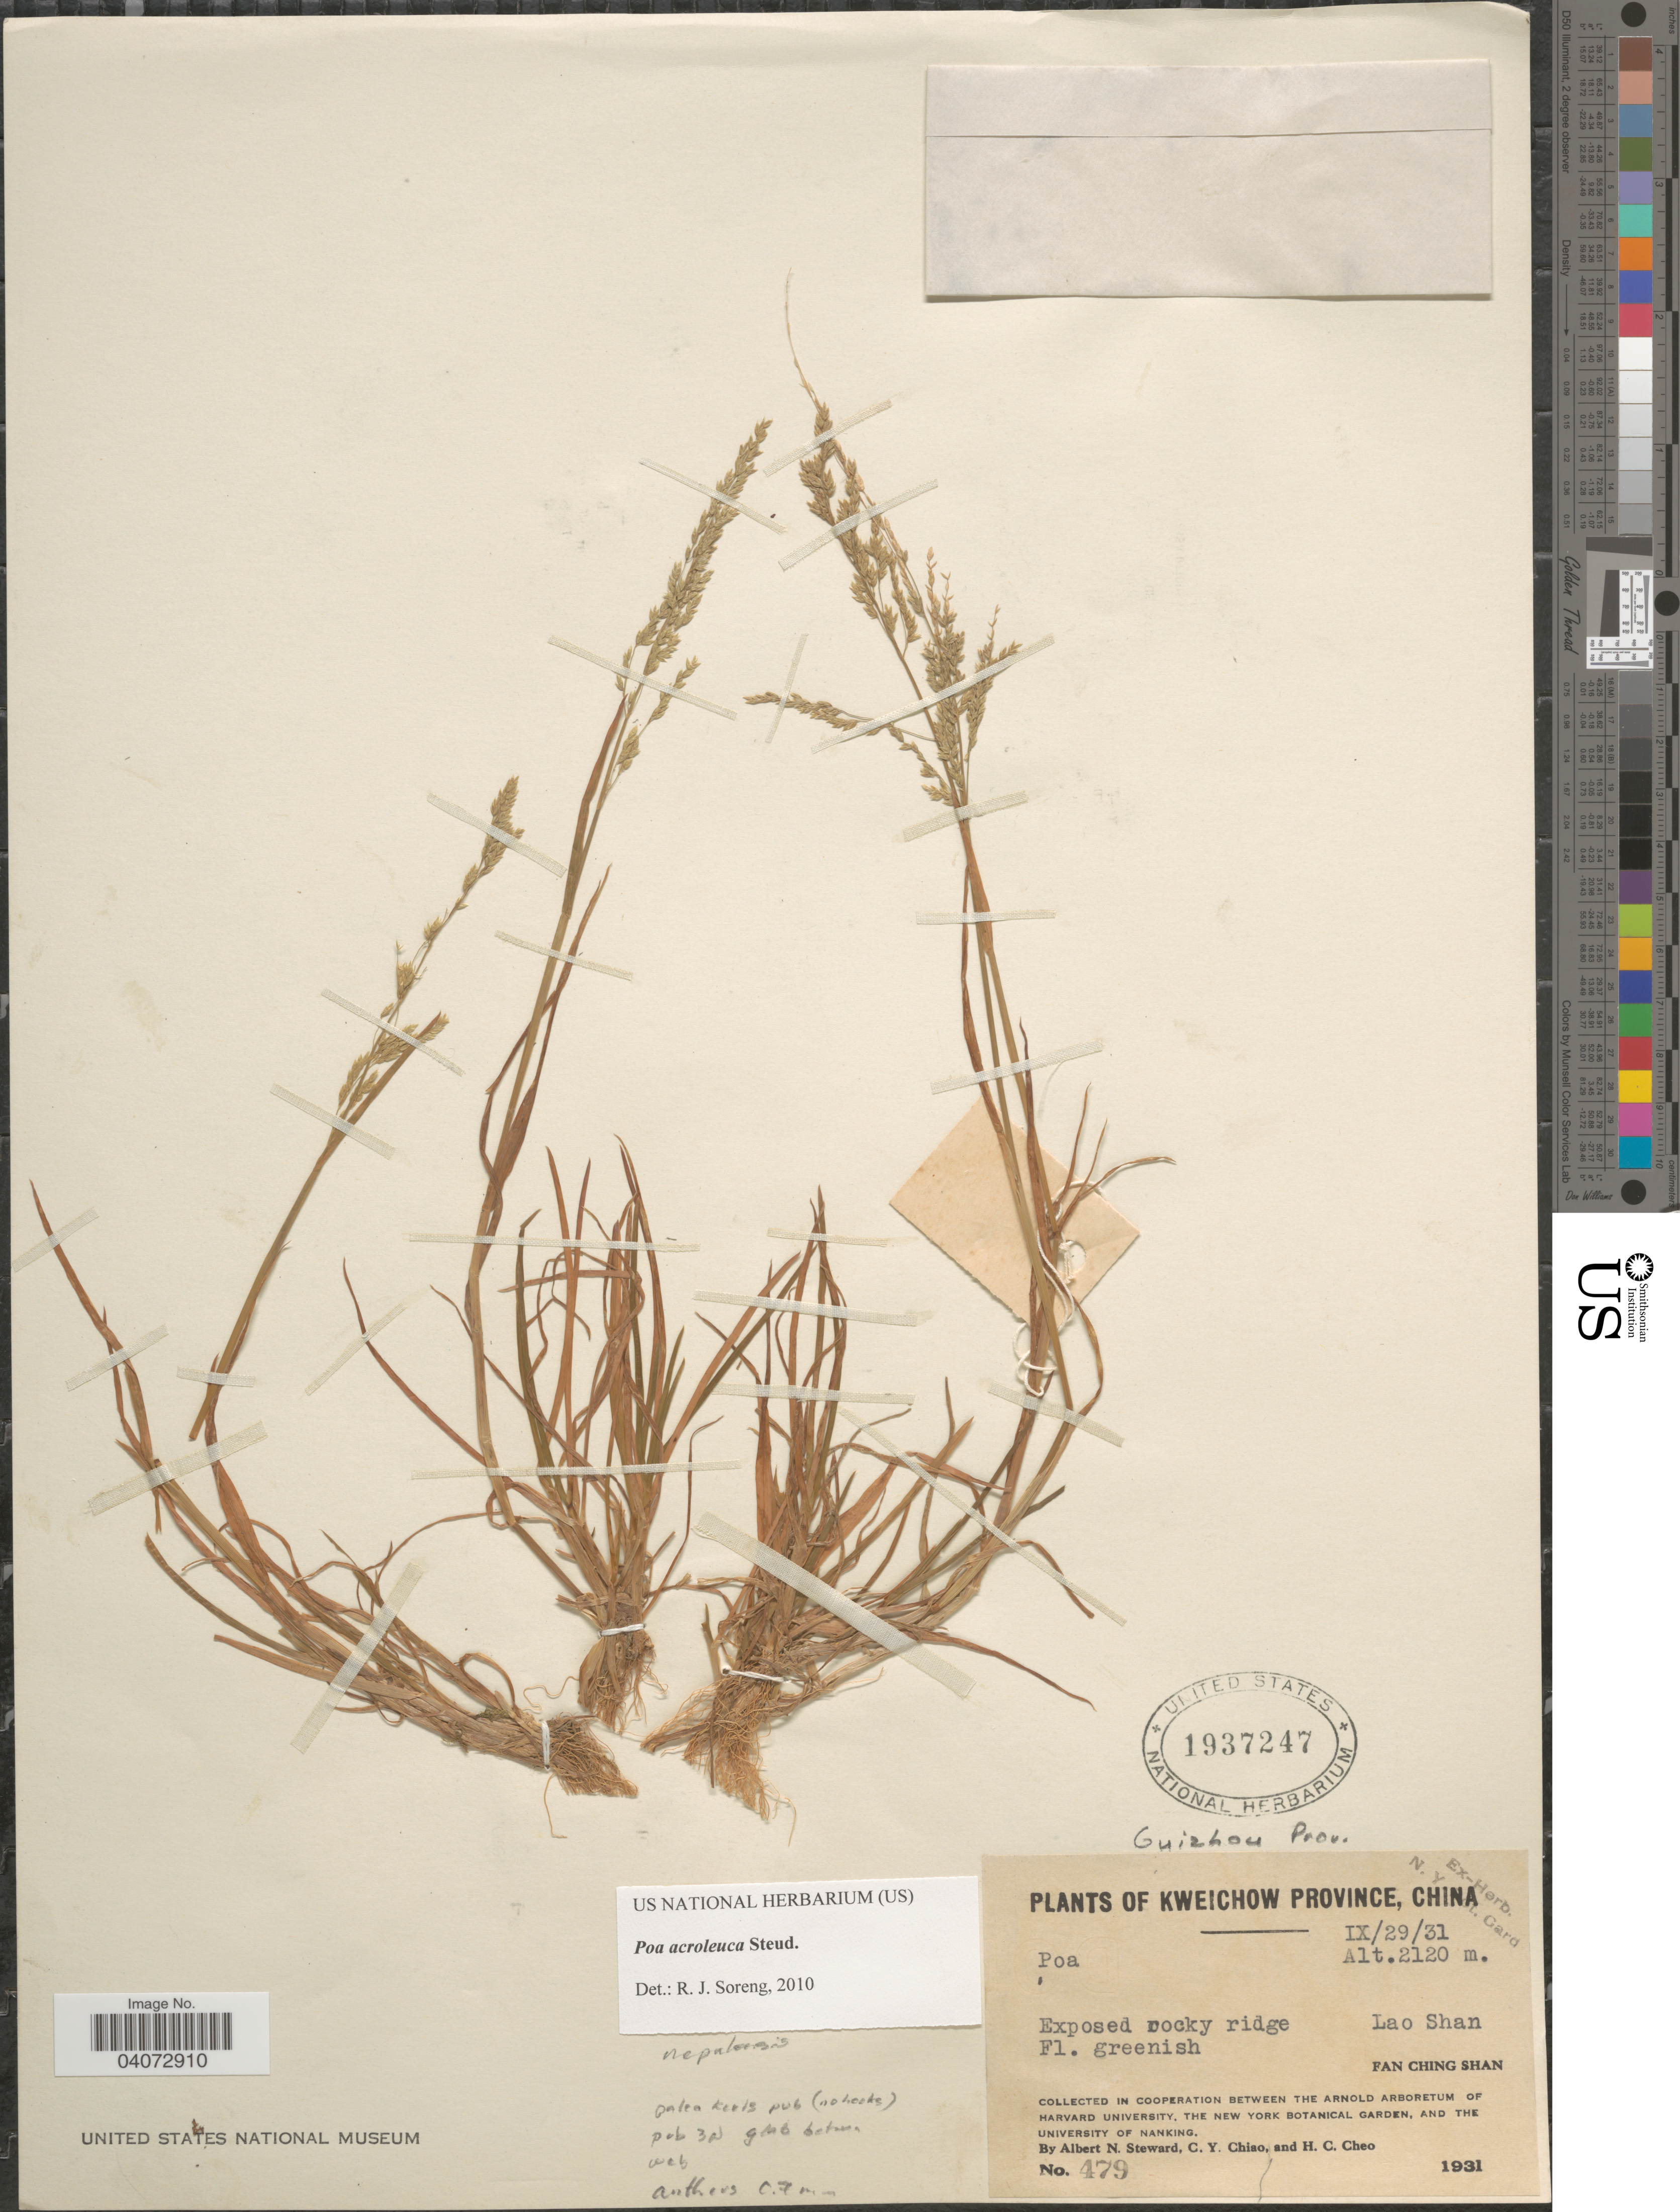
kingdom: Plantae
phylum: Tracheophyta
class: Liliopsida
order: Poales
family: Poaceae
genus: Poa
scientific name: Poa acroleuca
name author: Steud.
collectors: A. N. Steward, C. Y. Chiao & H. Cheo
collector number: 479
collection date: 1931-09-29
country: China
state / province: Guizhou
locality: Kweichow Province. Lao Shan. Fan Ching Shan. Guizhou Prov.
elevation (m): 2120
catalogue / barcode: US 1937247